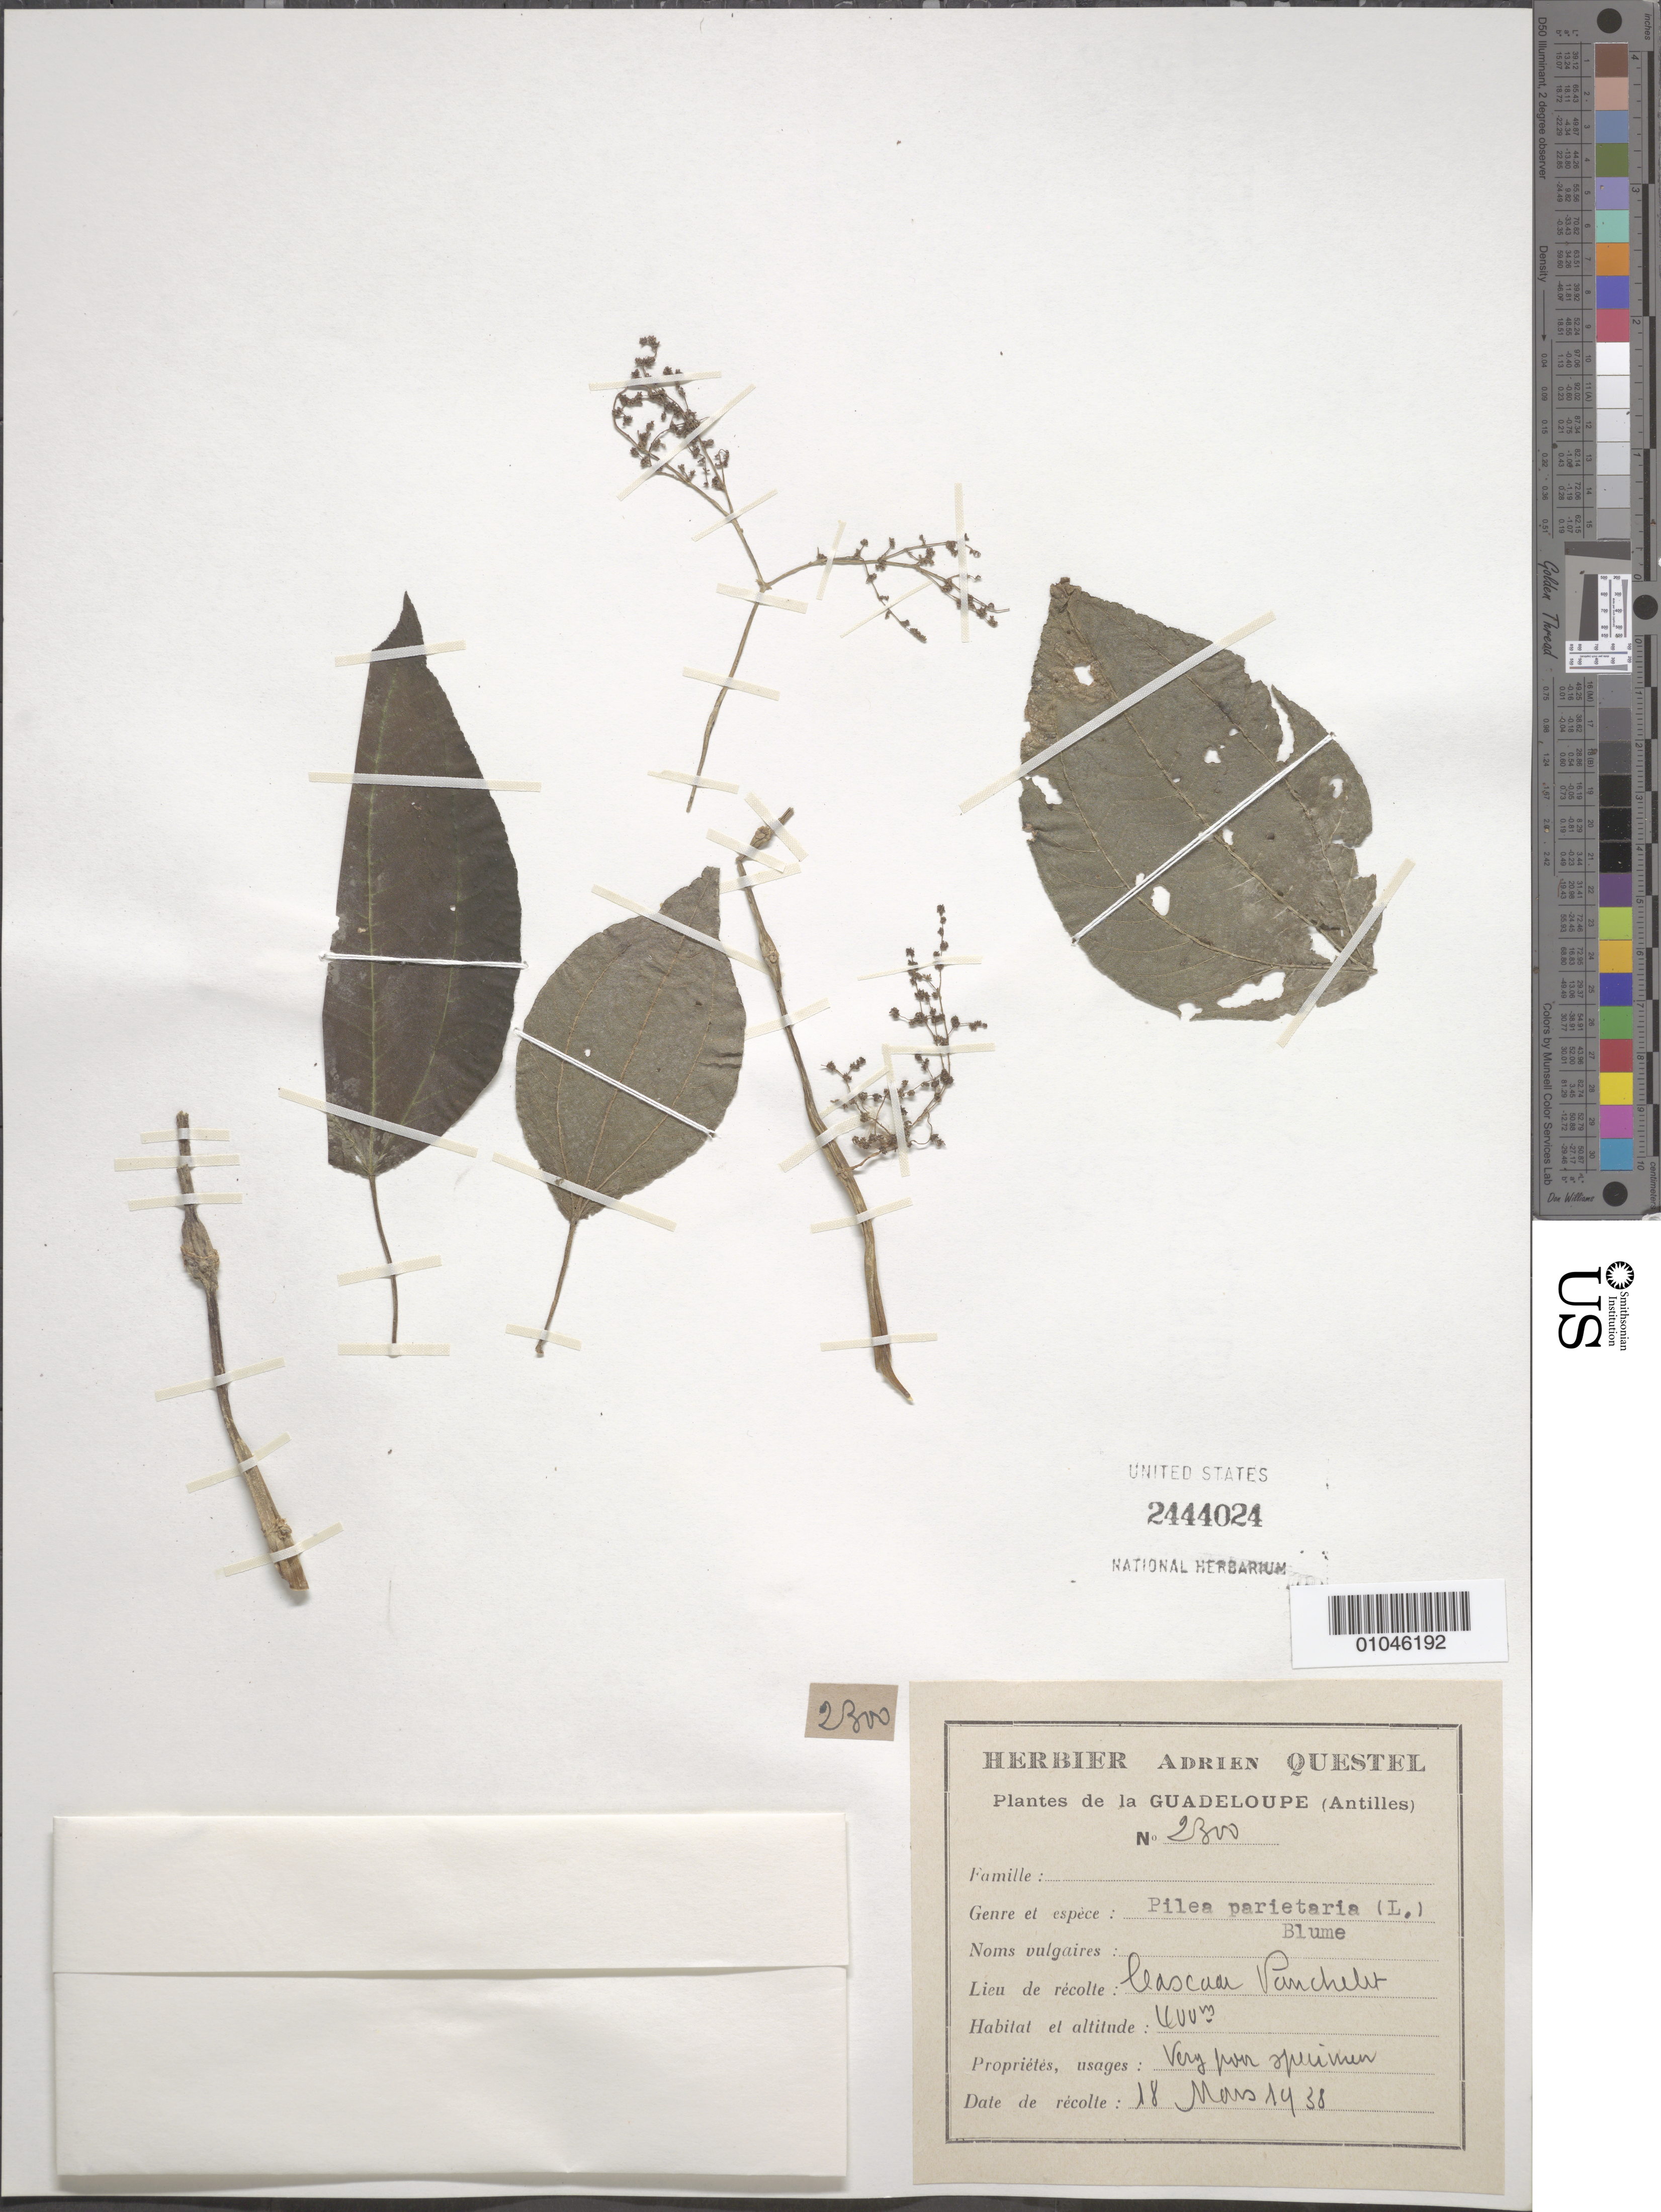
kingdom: Plantae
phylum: Tracheophyta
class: Magnoliopsida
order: Rosales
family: Urticaceae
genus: Pilea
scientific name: Pilea parietaria var. parietaria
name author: (L.) Blume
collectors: A. Questel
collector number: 2300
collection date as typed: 18 Mar 1938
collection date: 1938-03-18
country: Guadeloupe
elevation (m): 400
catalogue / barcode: US 2444024